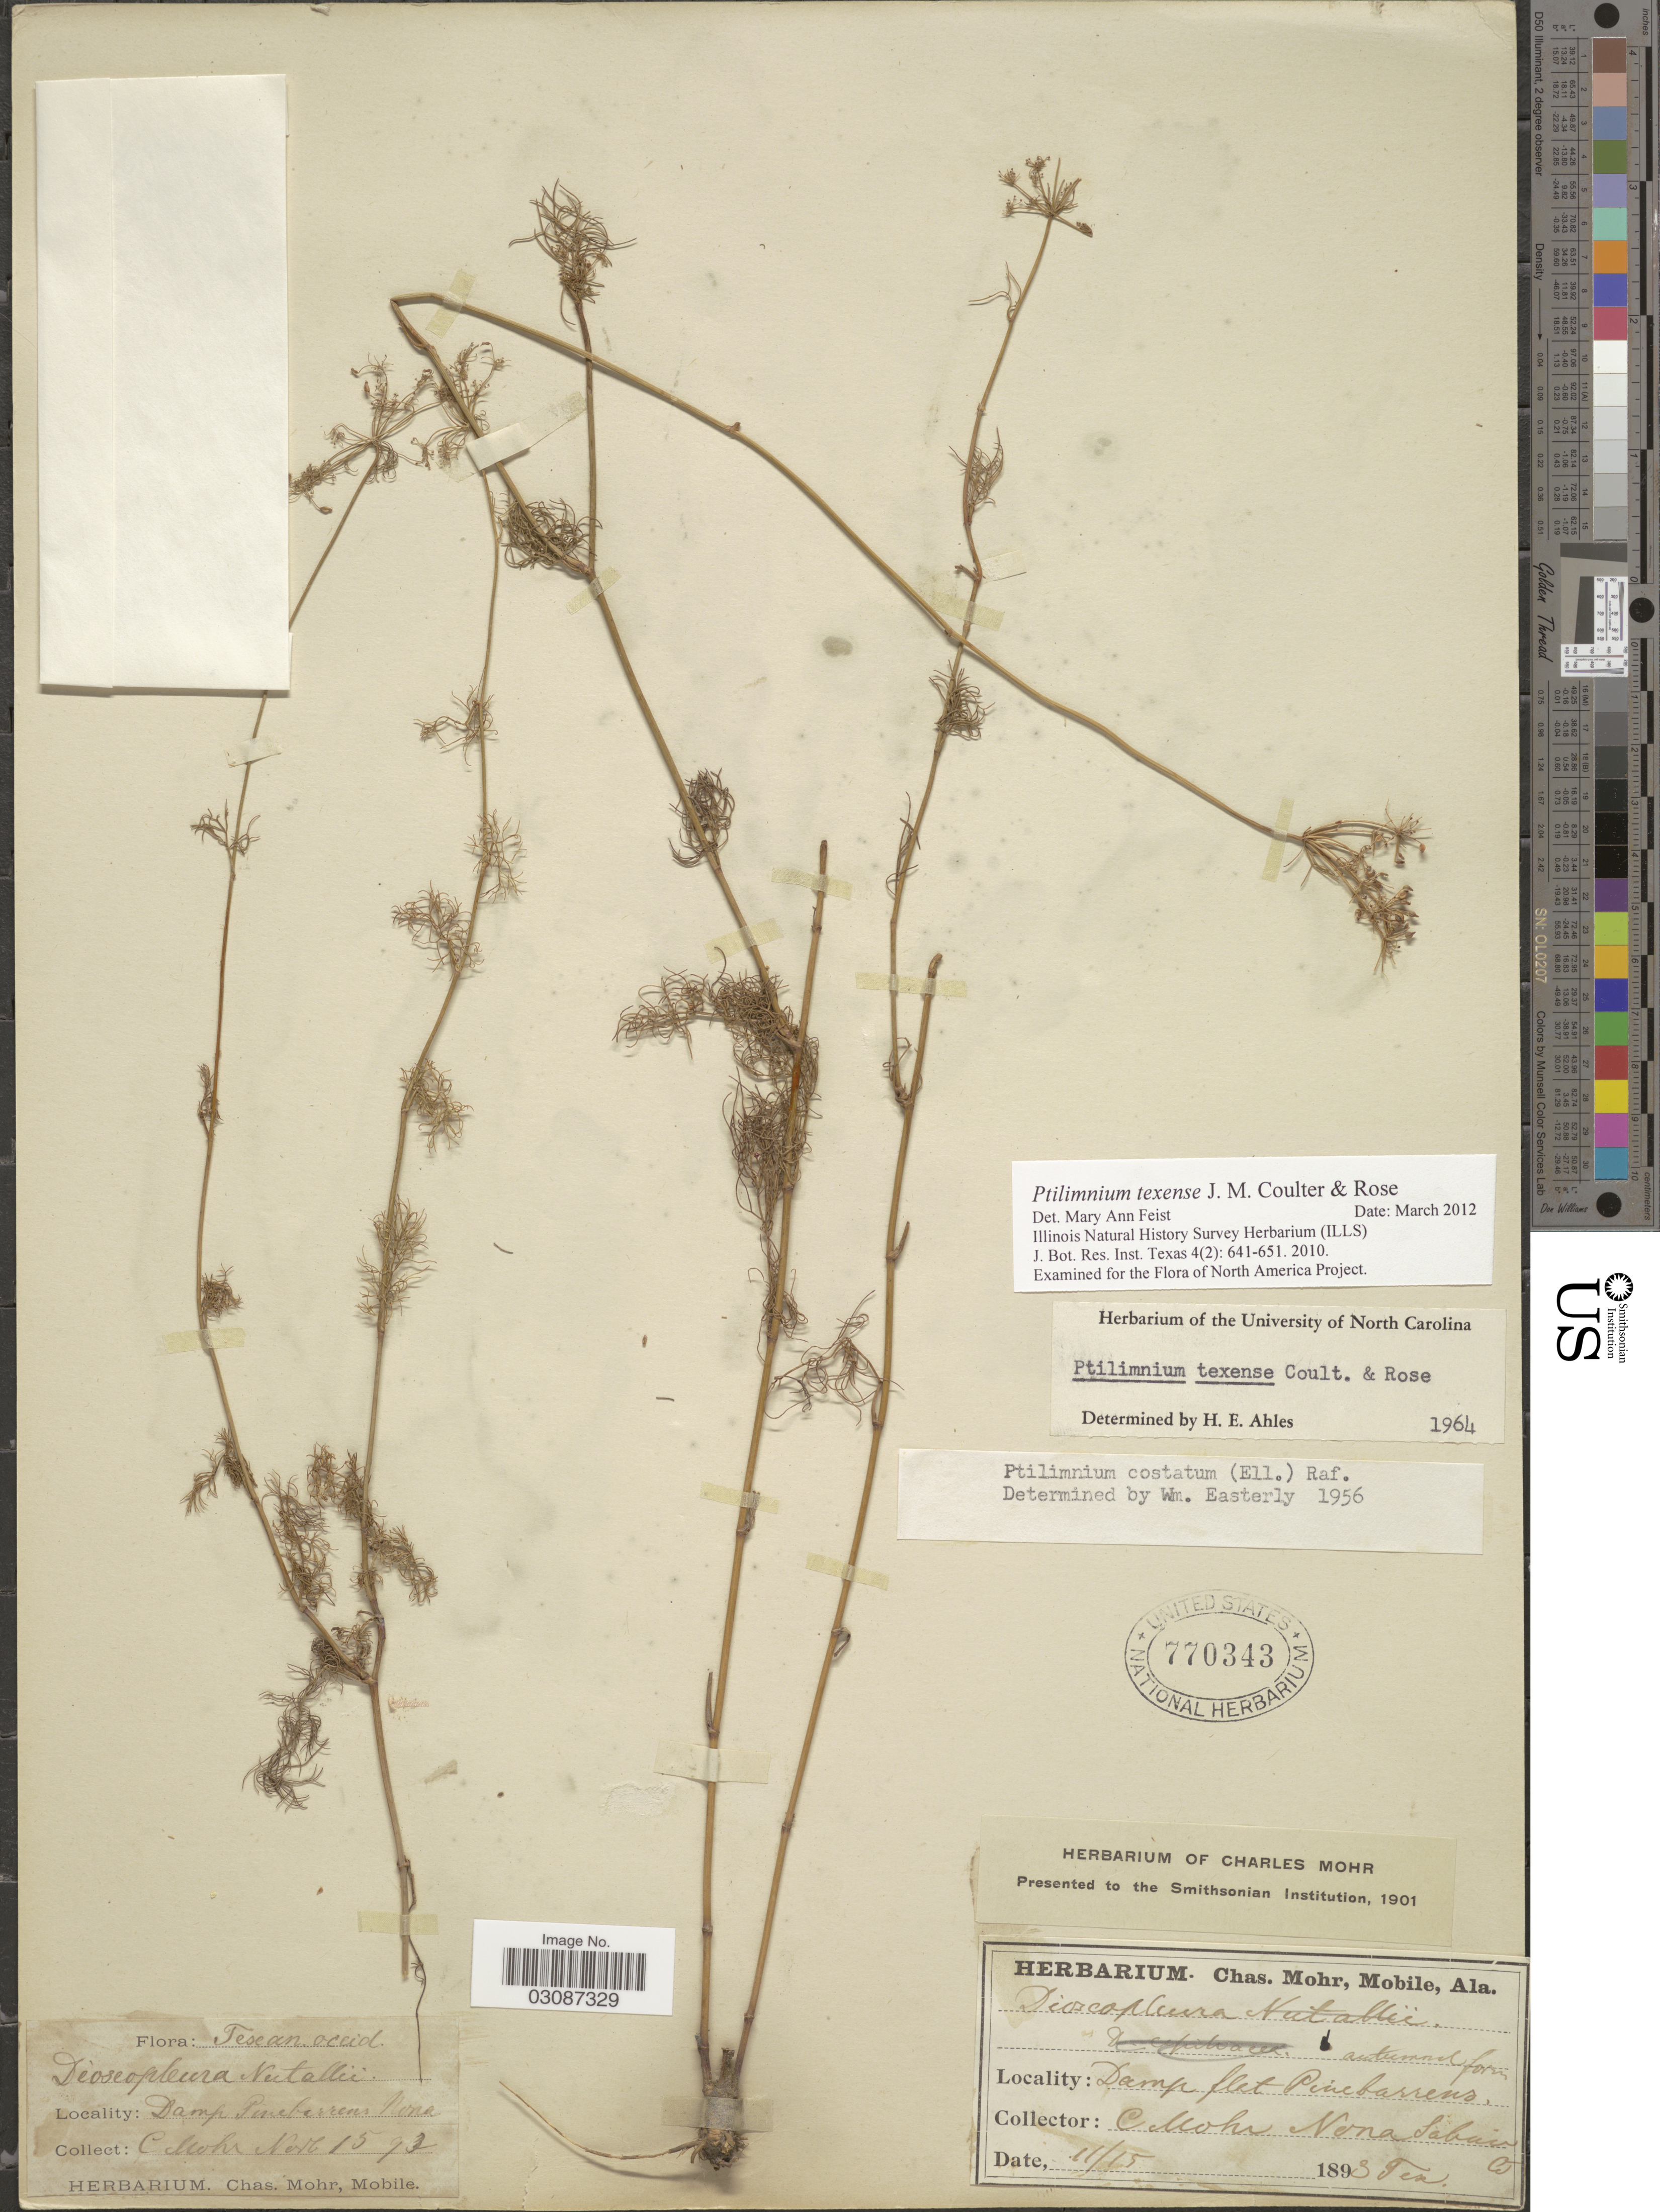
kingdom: Plantae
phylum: Tracheophyta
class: Magnoliopsida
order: Apiales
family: Apiaceae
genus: Ptilimnium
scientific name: Ptilimnium x texense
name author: (J.M. Coult. & Rose) Easterly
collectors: Mohr, C. T. (herbarium)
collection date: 1893-11-15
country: United States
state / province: Texas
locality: Texan. occid. Damp Pine barrens. Nona Sabine Co.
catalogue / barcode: US 770343